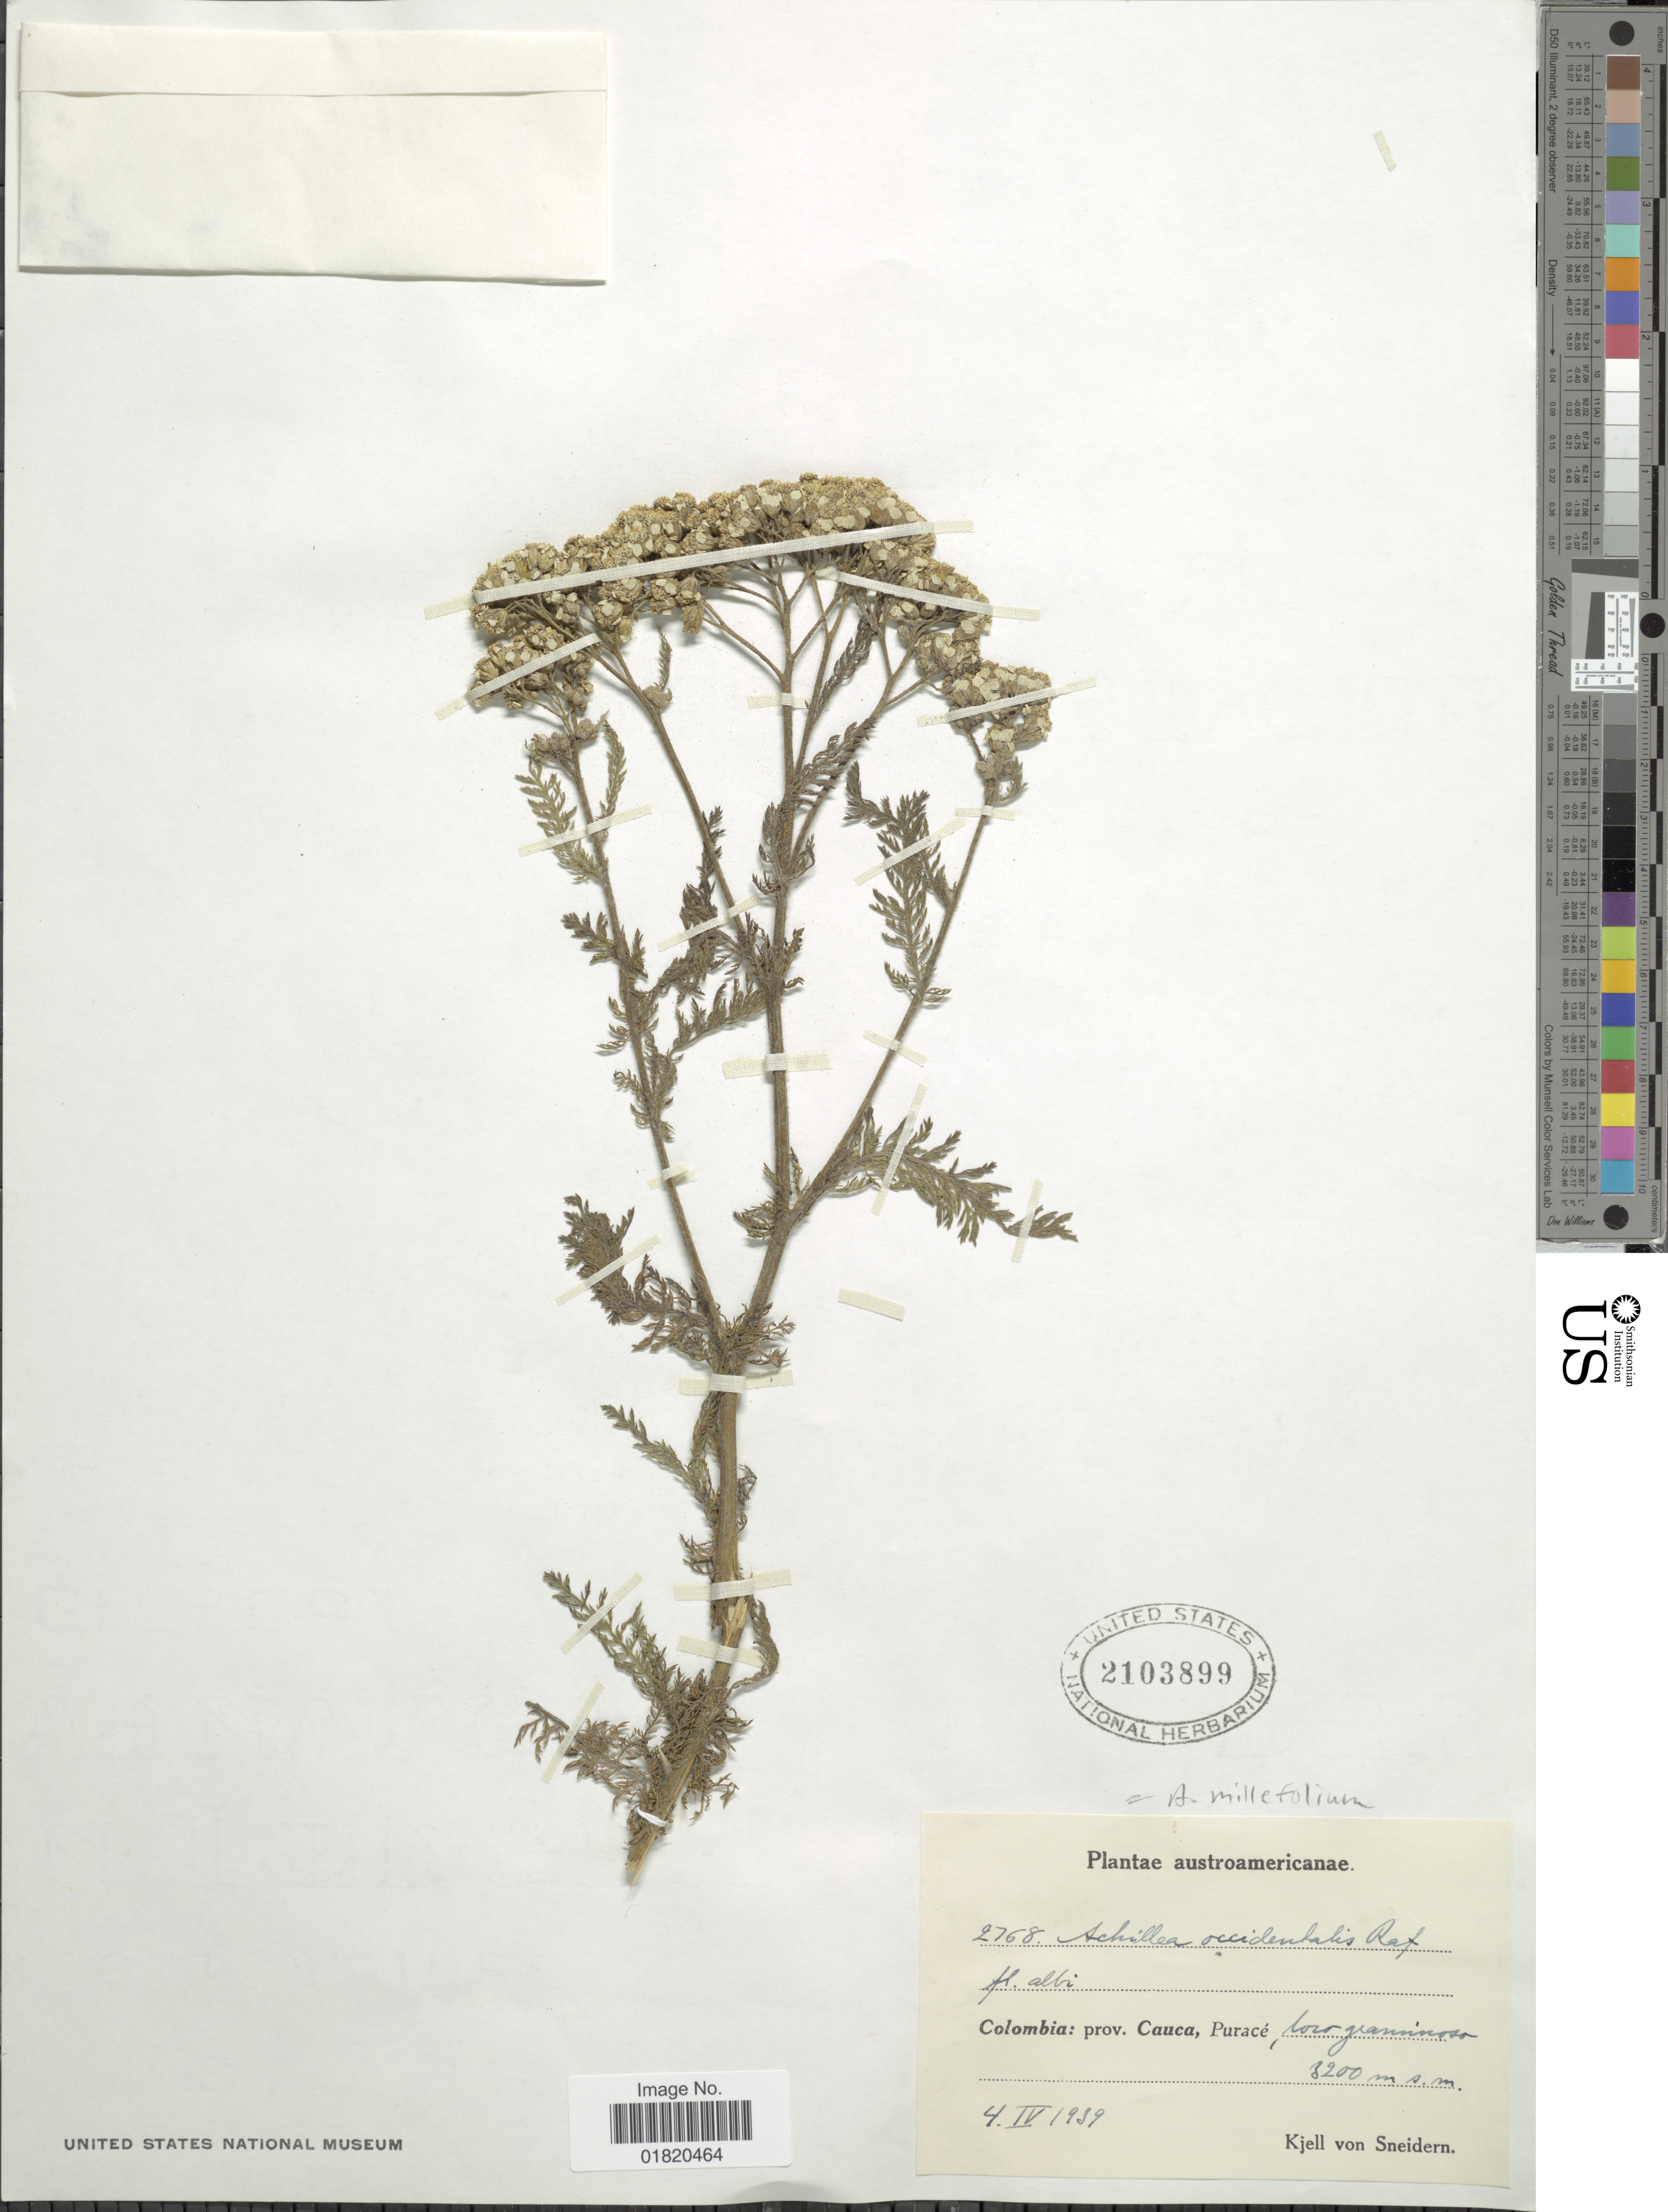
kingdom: Plantae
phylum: Tracheophyta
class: Magnoliopsida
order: Asterales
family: Asteraceae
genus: Achillea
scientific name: Achillea millefolium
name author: L.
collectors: K. von Sneidern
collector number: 2768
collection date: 1939-04-04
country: Colombia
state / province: Cauca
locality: Puracé, loco graminoso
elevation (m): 3200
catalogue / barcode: US 2103899